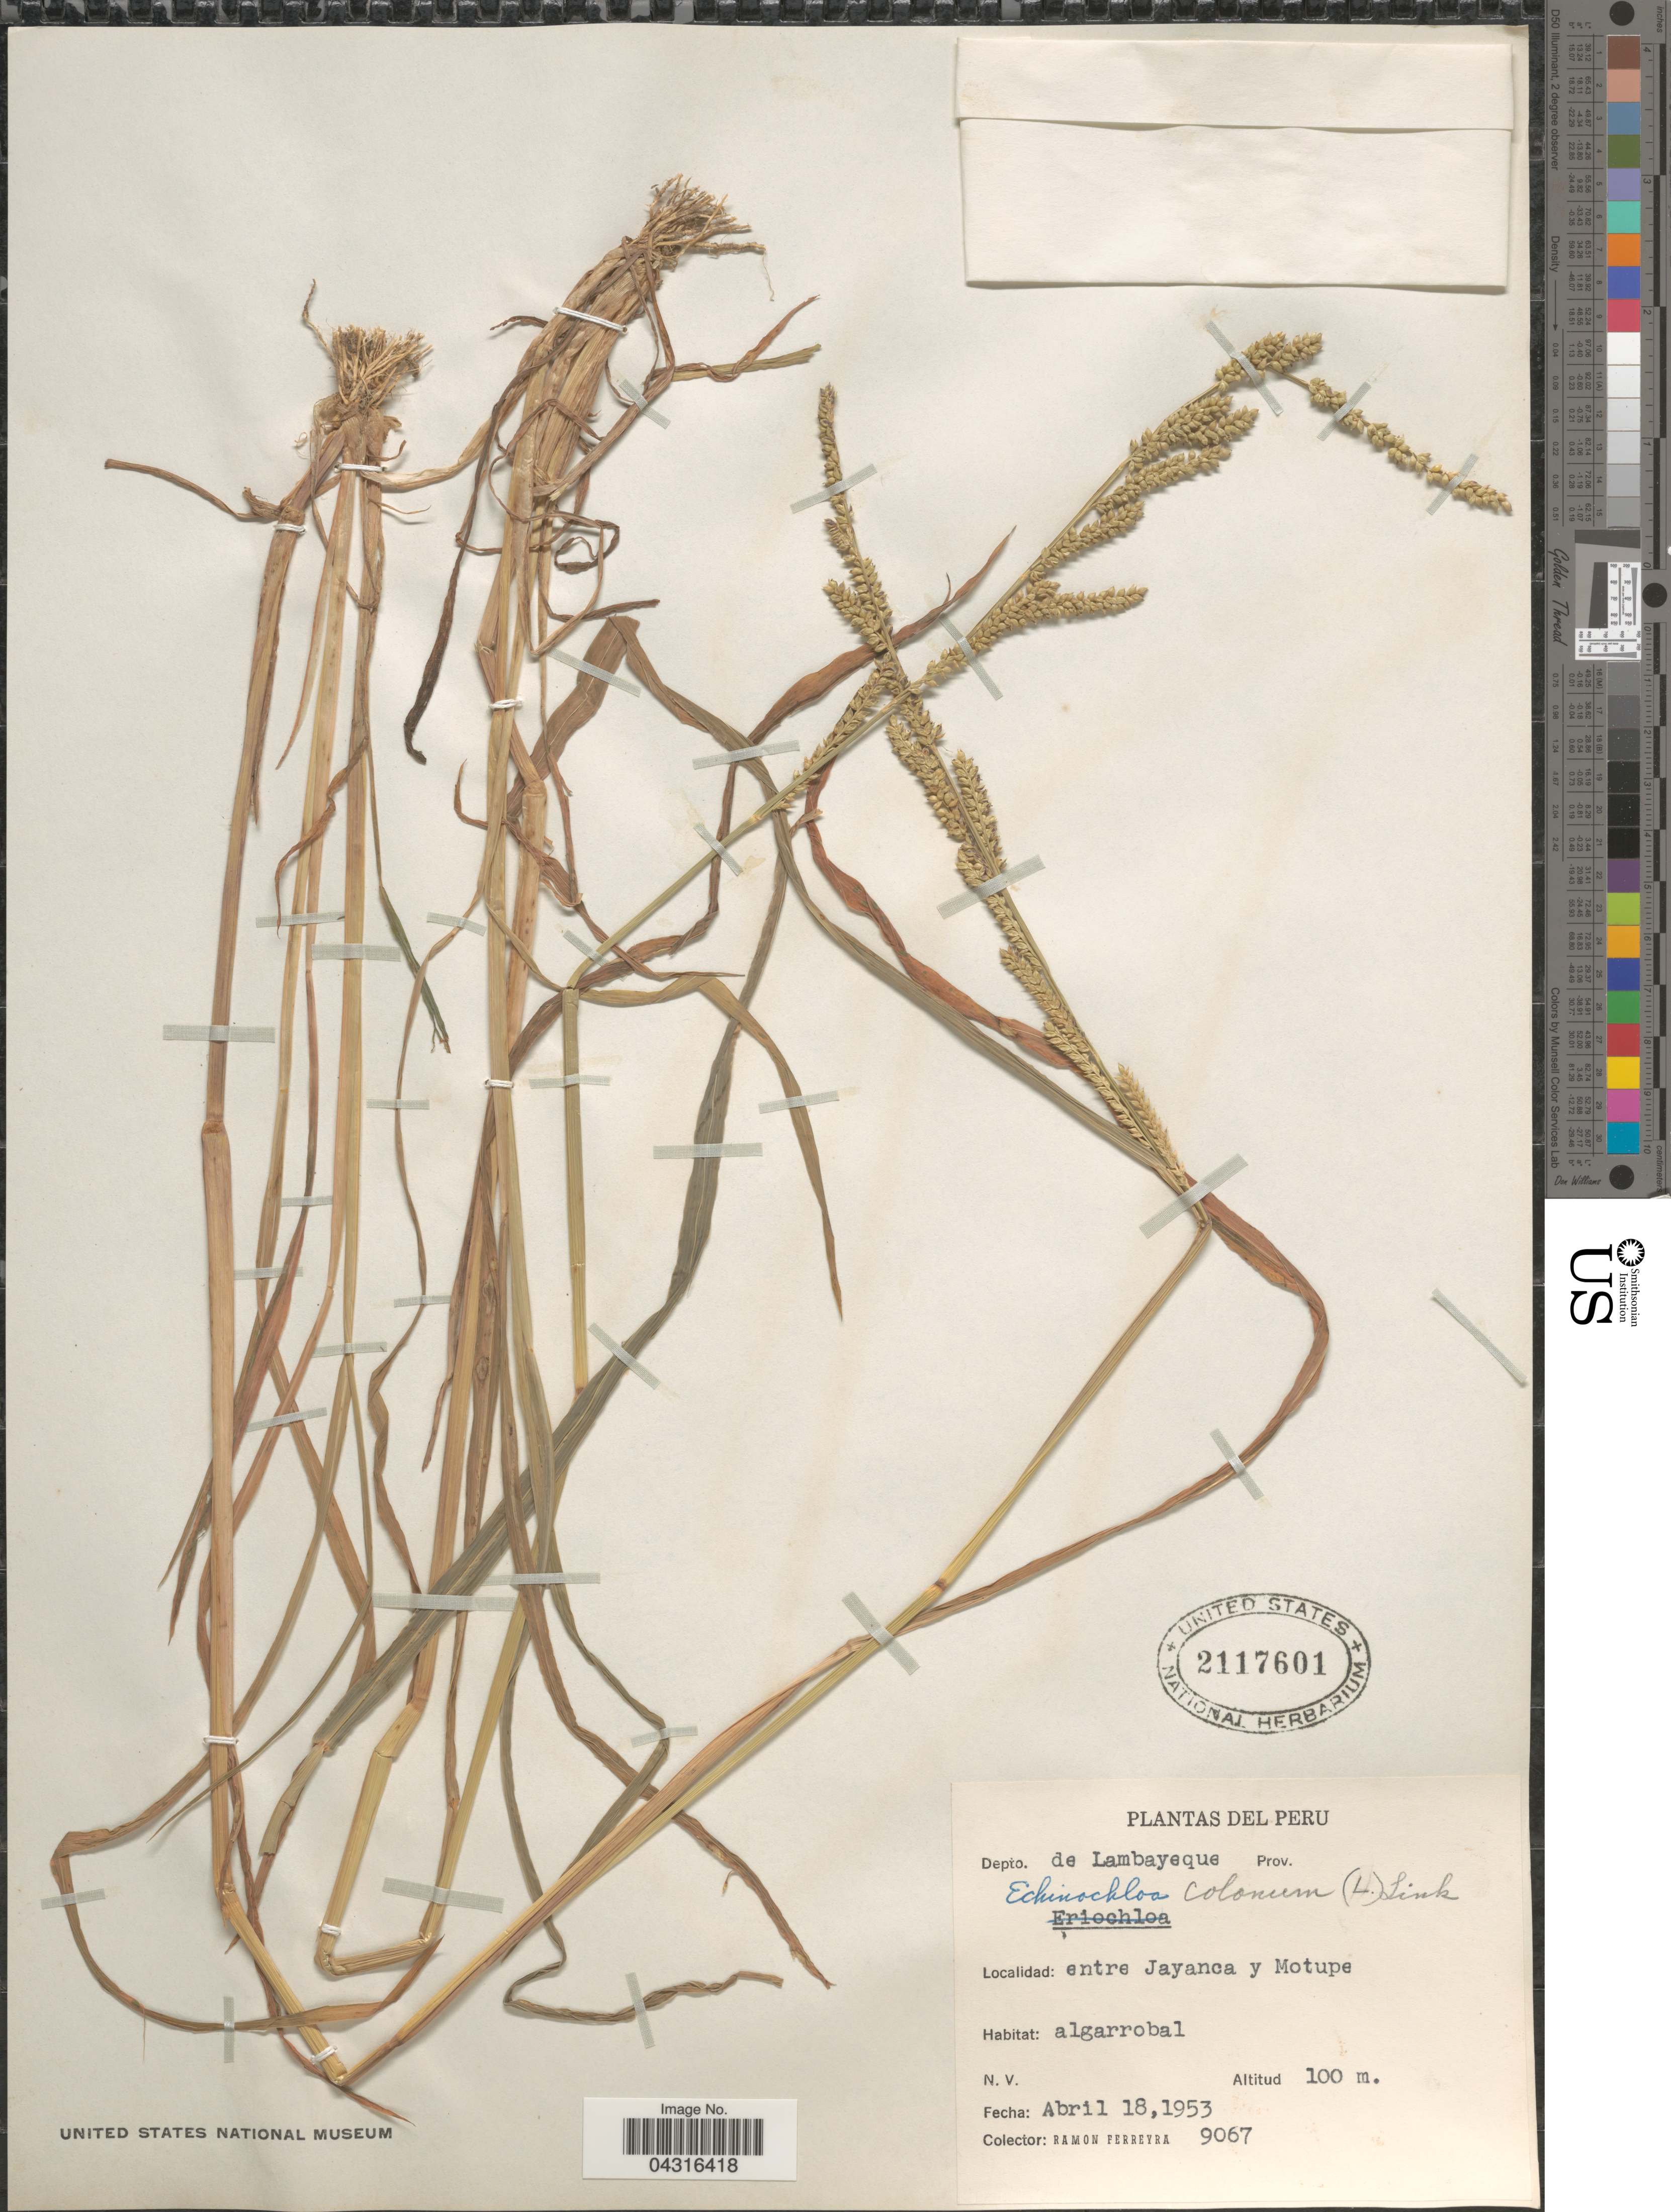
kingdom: Plantae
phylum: Tracheophyta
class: Liliopsida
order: Poales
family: Poaceae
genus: Echinochloa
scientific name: Echinochloa colona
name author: (L.) Link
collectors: R. A. Ferreyra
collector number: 9067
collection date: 1953-04-18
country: Peru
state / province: Lambayeque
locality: Depto. de Lambayeque. Entre Jayanca y Motupe.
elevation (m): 100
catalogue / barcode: US 2117601